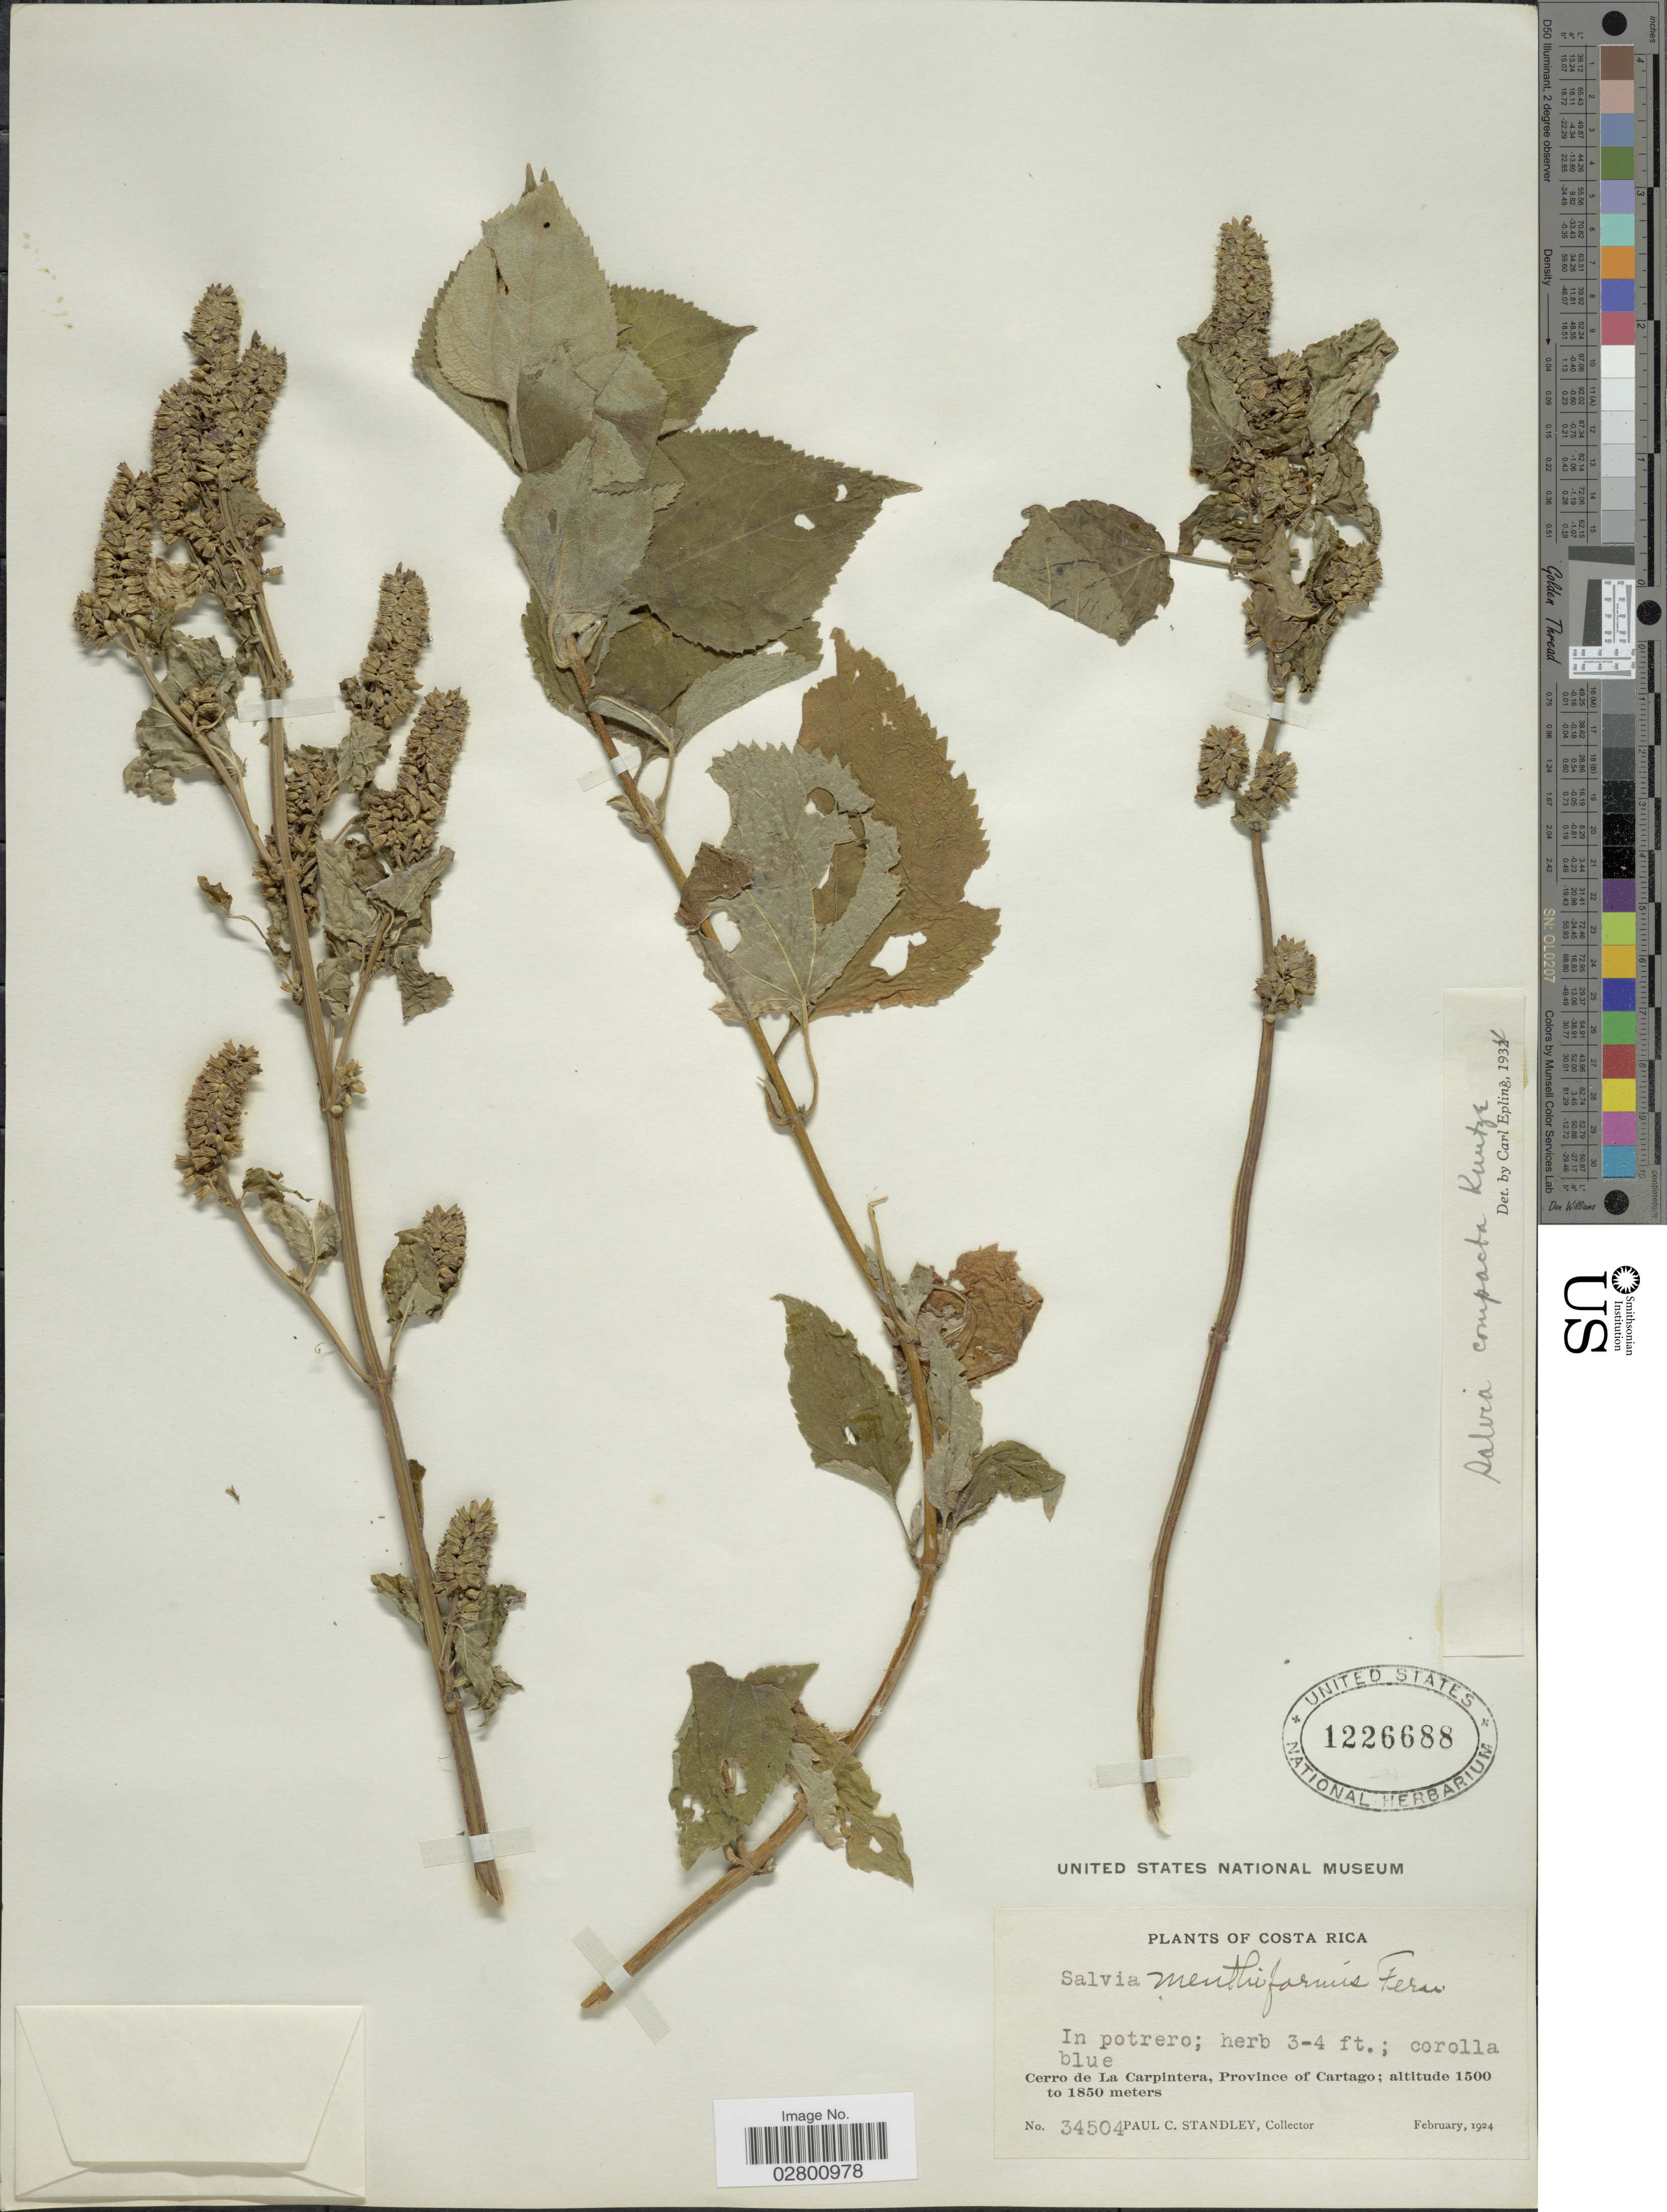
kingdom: Plantae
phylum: Tracheophyta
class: Magnoliopsida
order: Lamiales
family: Lamiaceae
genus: Salvia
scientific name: Salvia compacta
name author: Kuntze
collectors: P. C. Standley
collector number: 34504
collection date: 1924-02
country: Costa Rica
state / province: Cartago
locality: Cerro de La Carpintera.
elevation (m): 1500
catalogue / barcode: US 1226688